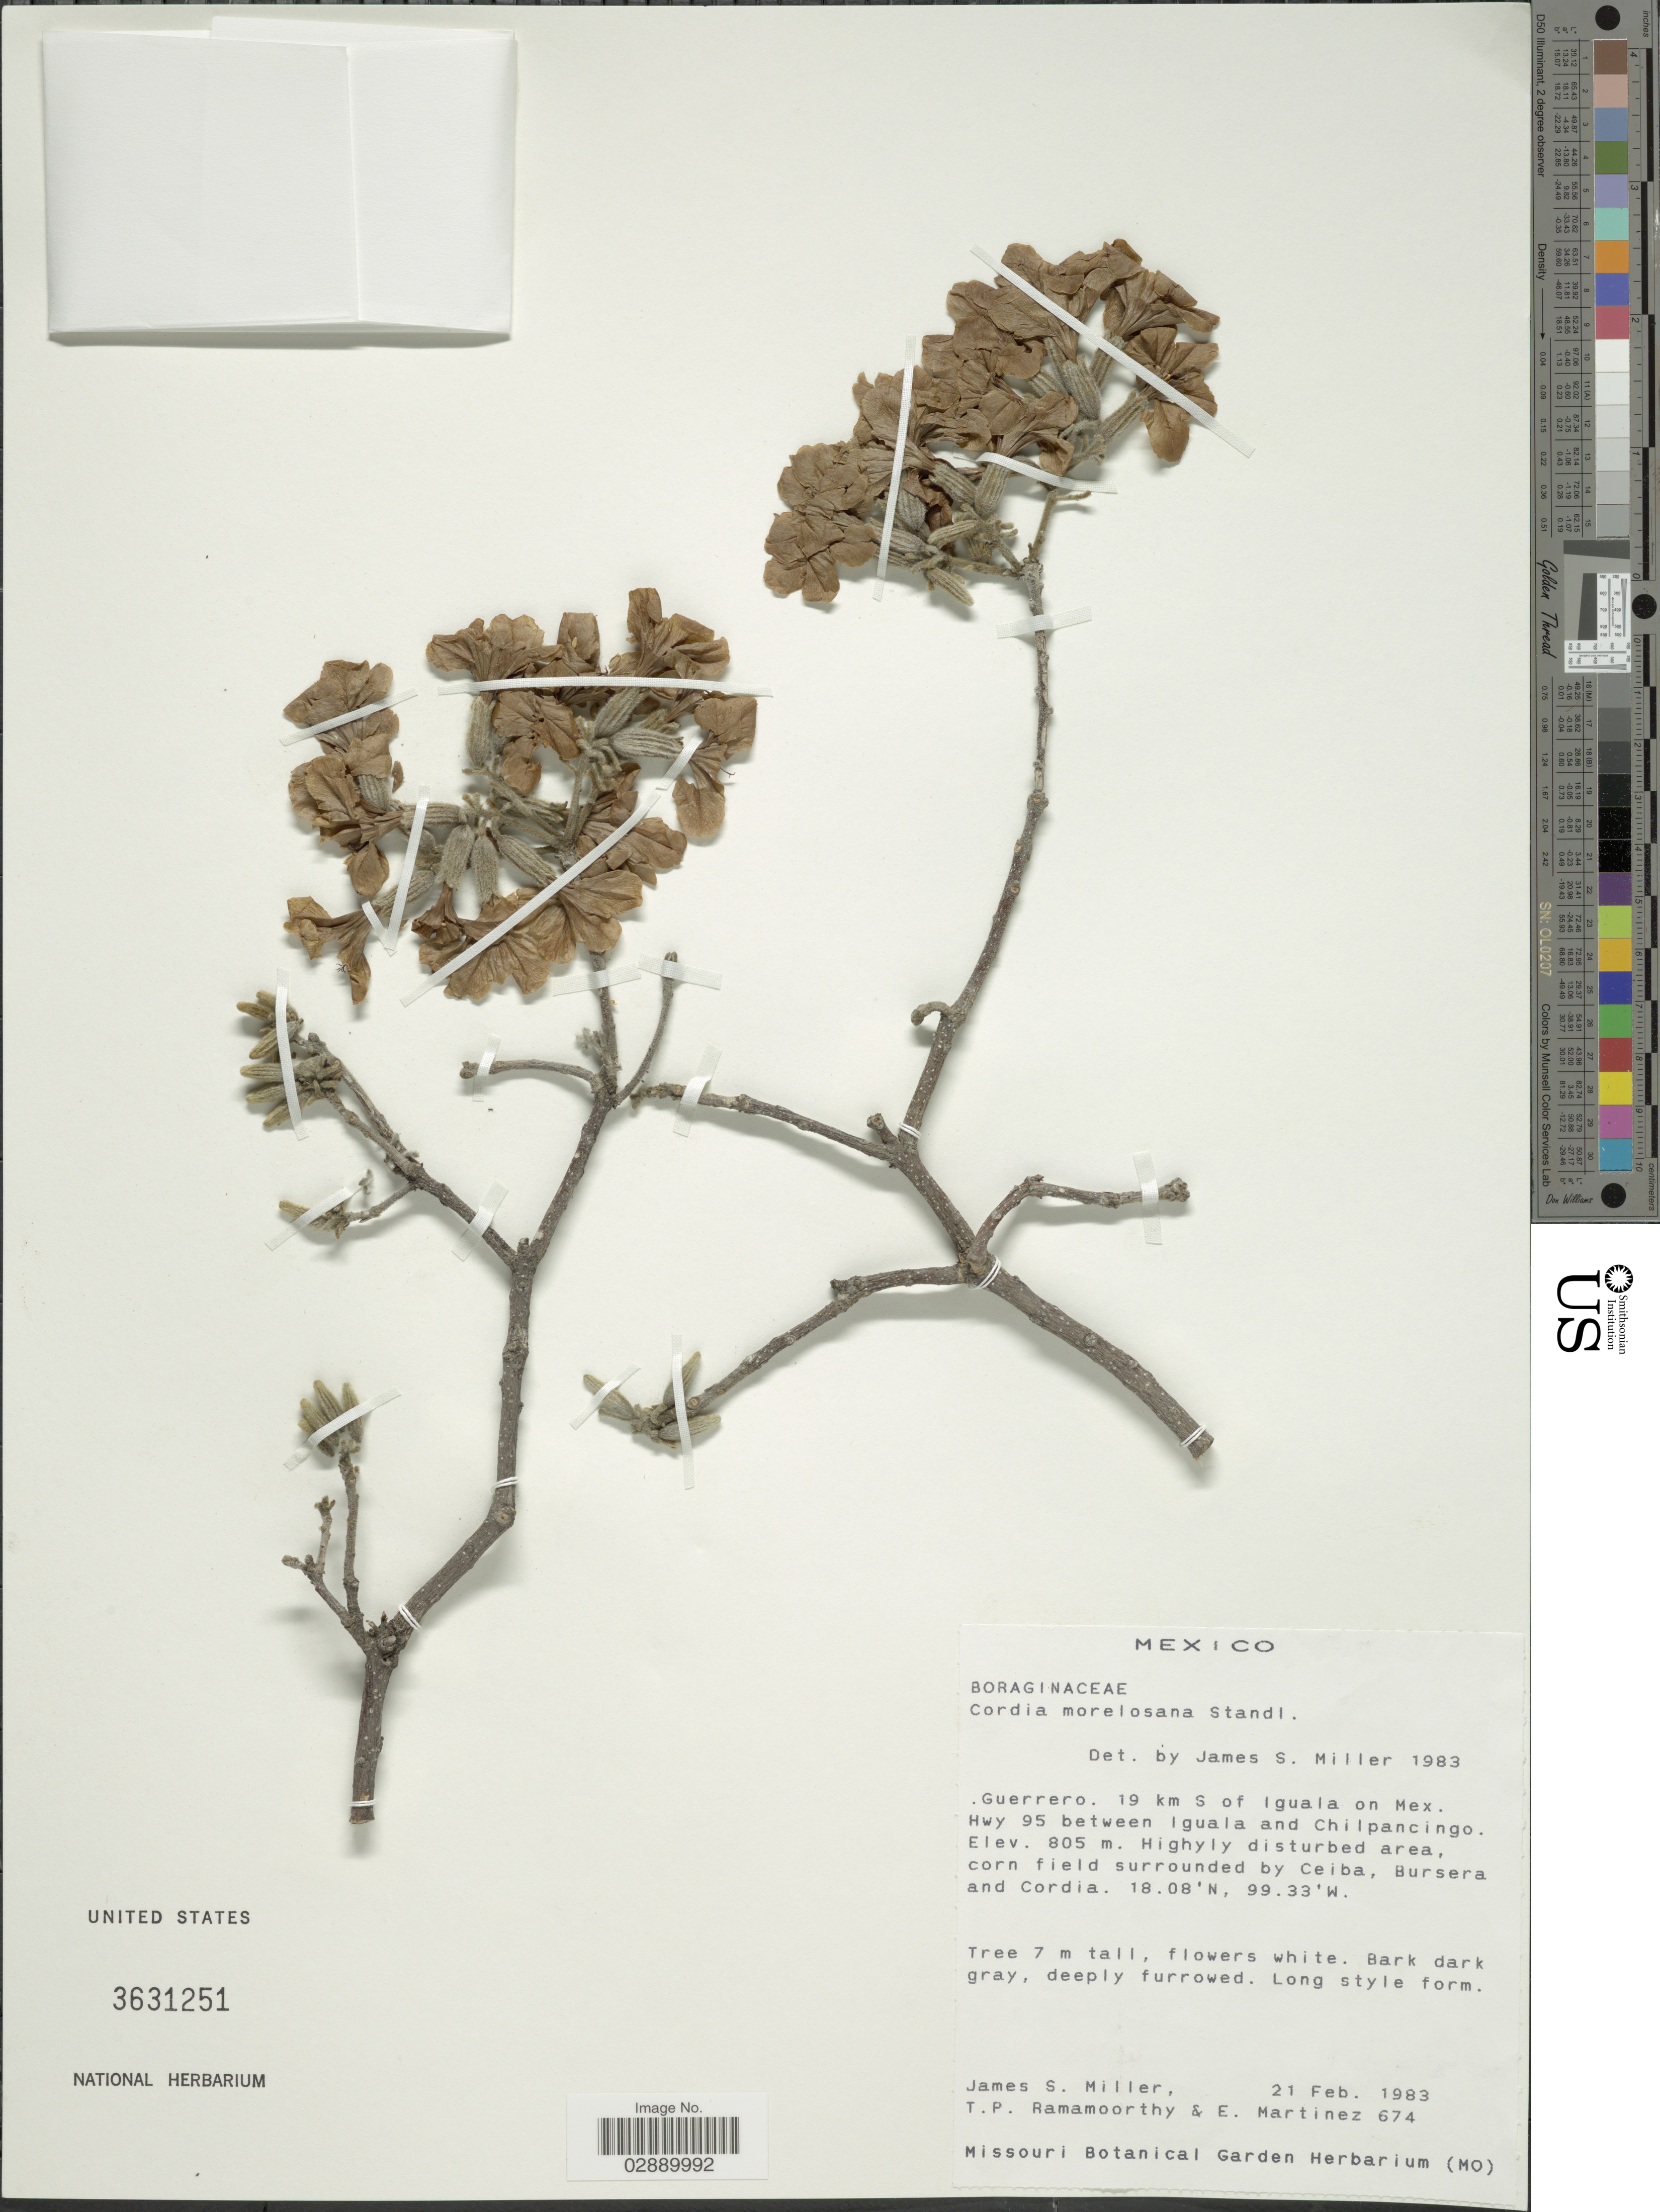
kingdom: Plantae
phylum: Tracheophyta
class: Magnoliopsida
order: Boraginales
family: Cordiaceae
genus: Cordia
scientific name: Cordia morelosana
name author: Standl.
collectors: J. S. Miller, T. P. Ramamoorthy & E. Martínez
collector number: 674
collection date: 1983-02-21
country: Mexico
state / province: Guerrero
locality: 19 km S of Iguala on Mex. Hwy 95 between Iguala and Chilpancingo.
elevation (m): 805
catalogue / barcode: US 3631251